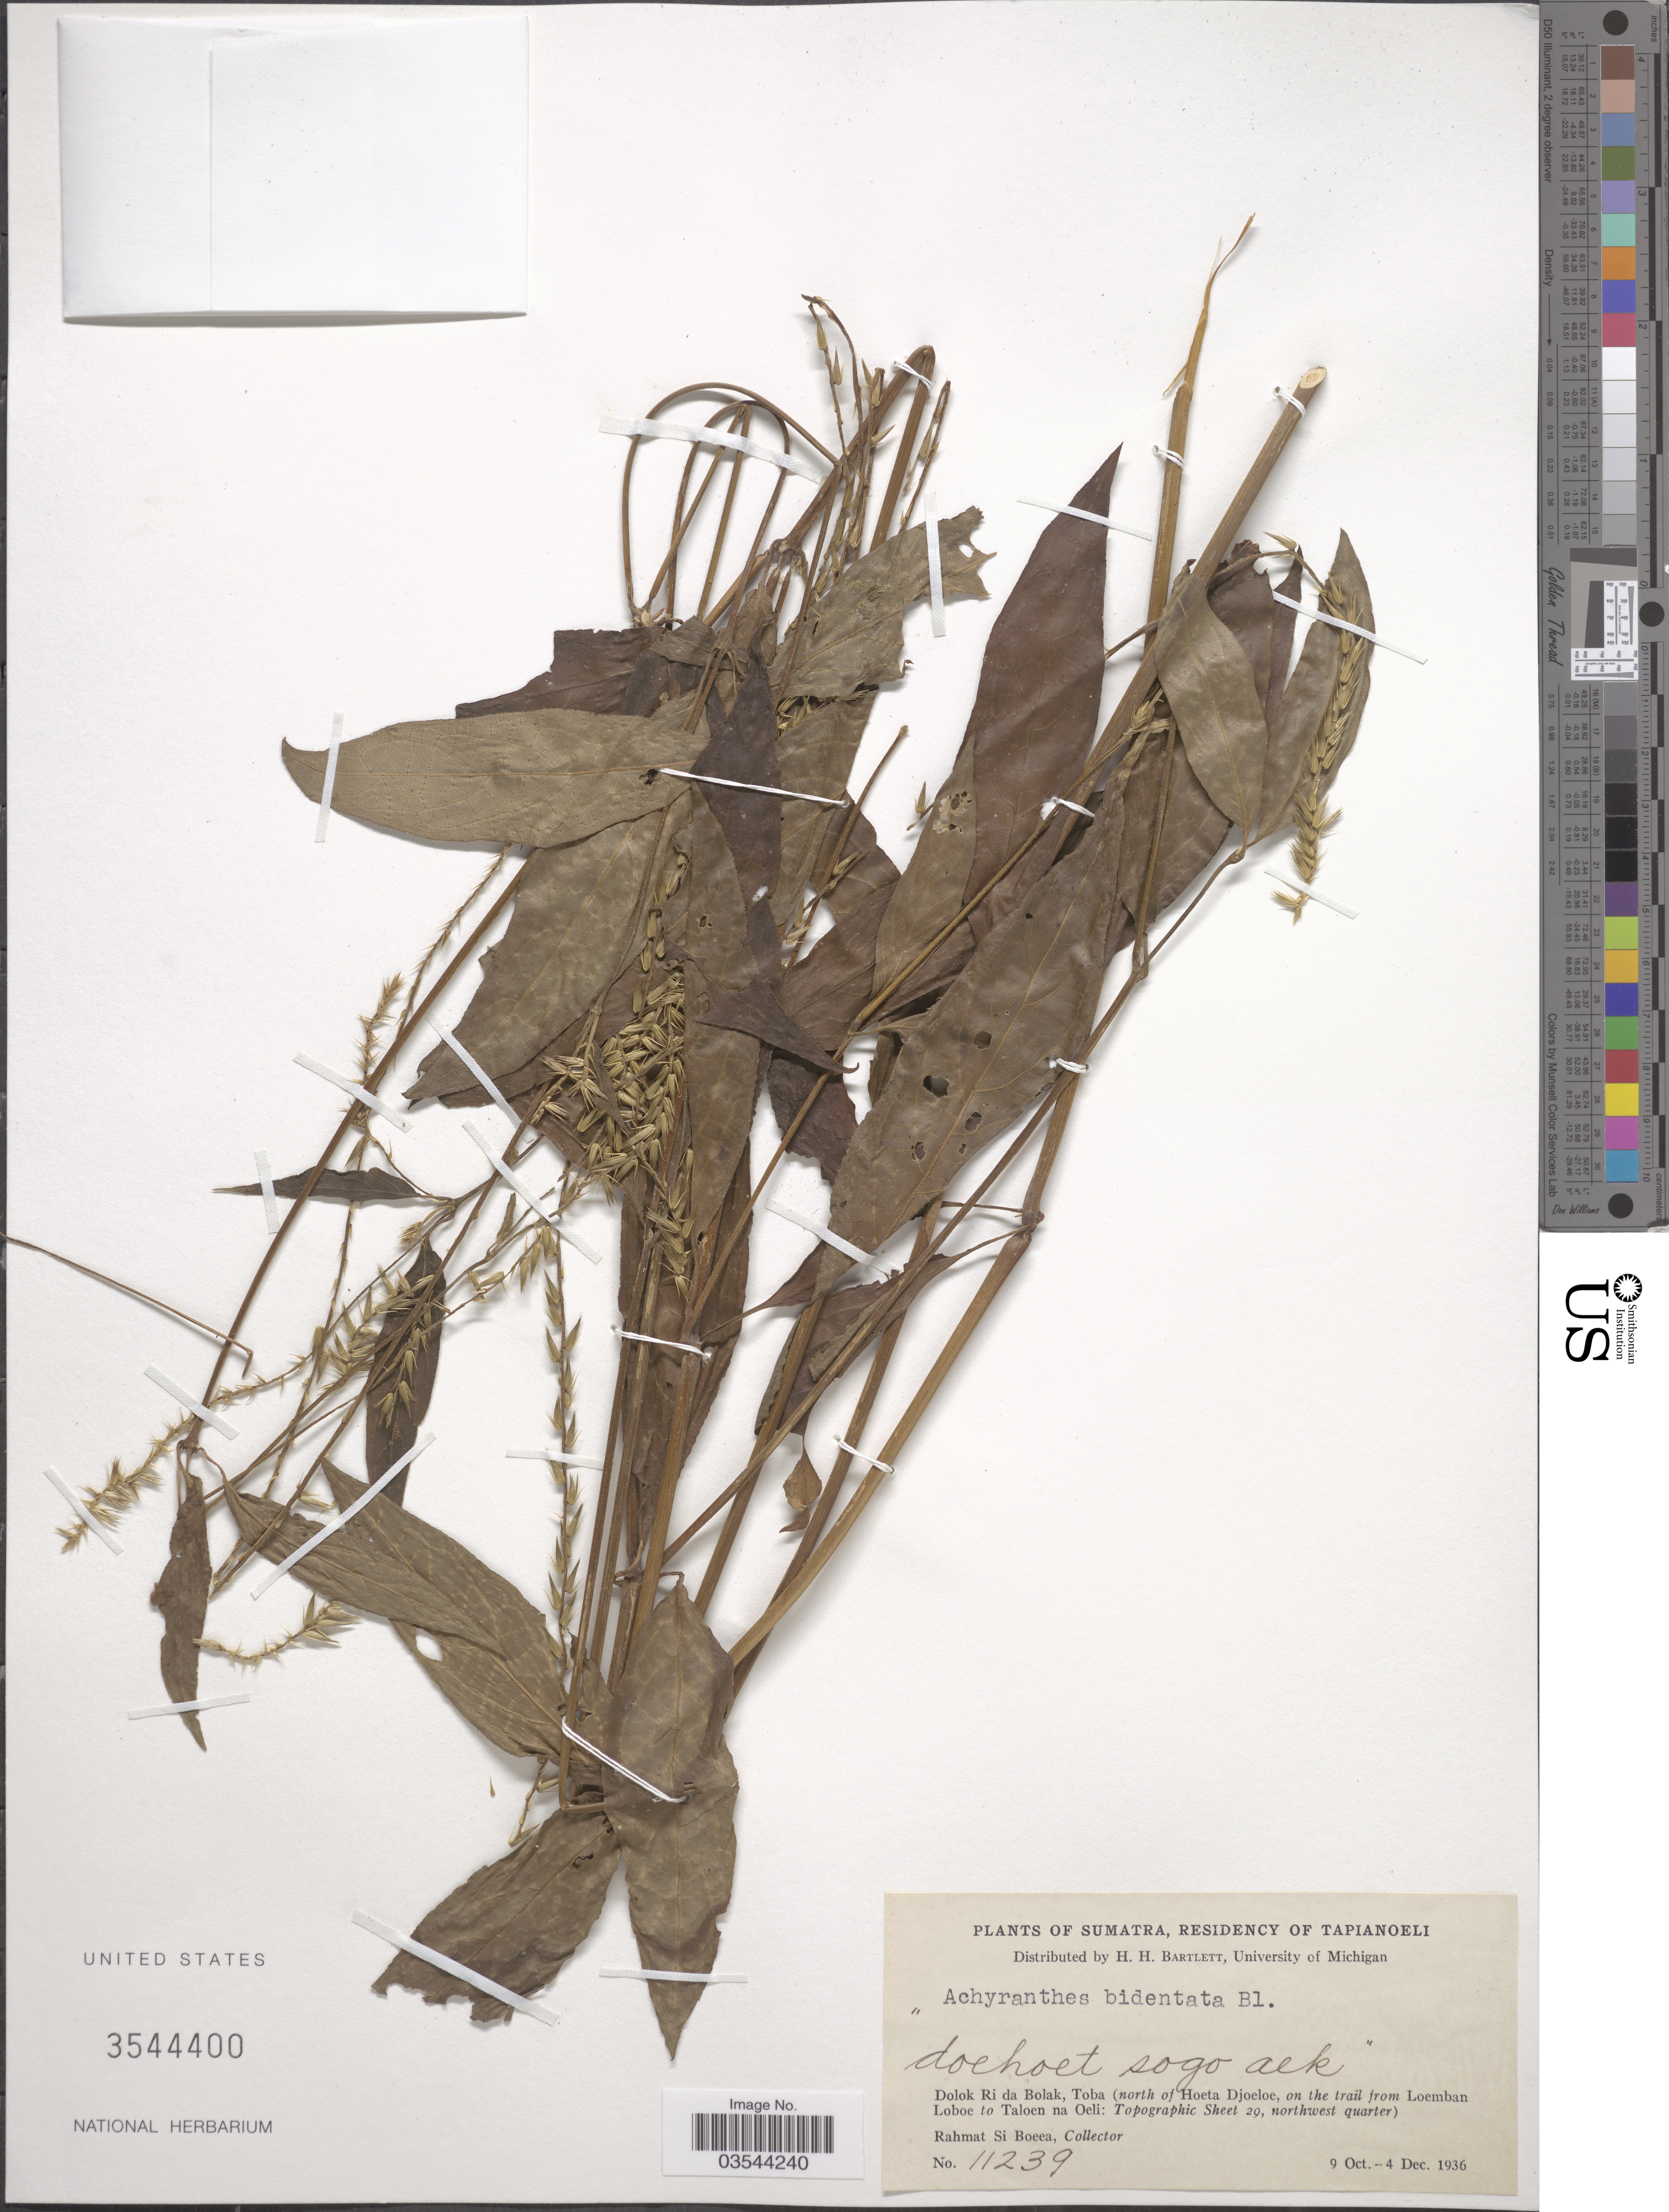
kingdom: Plantae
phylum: Tracheophyta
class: Magnoliopsida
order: Caryophyllales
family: Amaranthaceae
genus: Achyranthes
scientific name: Achyranthes bidentata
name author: Blume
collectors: Rahmat Si Boeea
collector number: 11239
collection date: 1936-10-09/1936-12-04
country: Indonesia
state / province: Sumatra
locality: Residency of Tapianoeli. Dolok Ri da Bolak, Toba (north of Hoeta Djoeloe, on the trail from Loemban Loboe to Taloen na Oeli: Topographic Sheet 29, northwest quarter).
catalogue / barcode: US 3544400